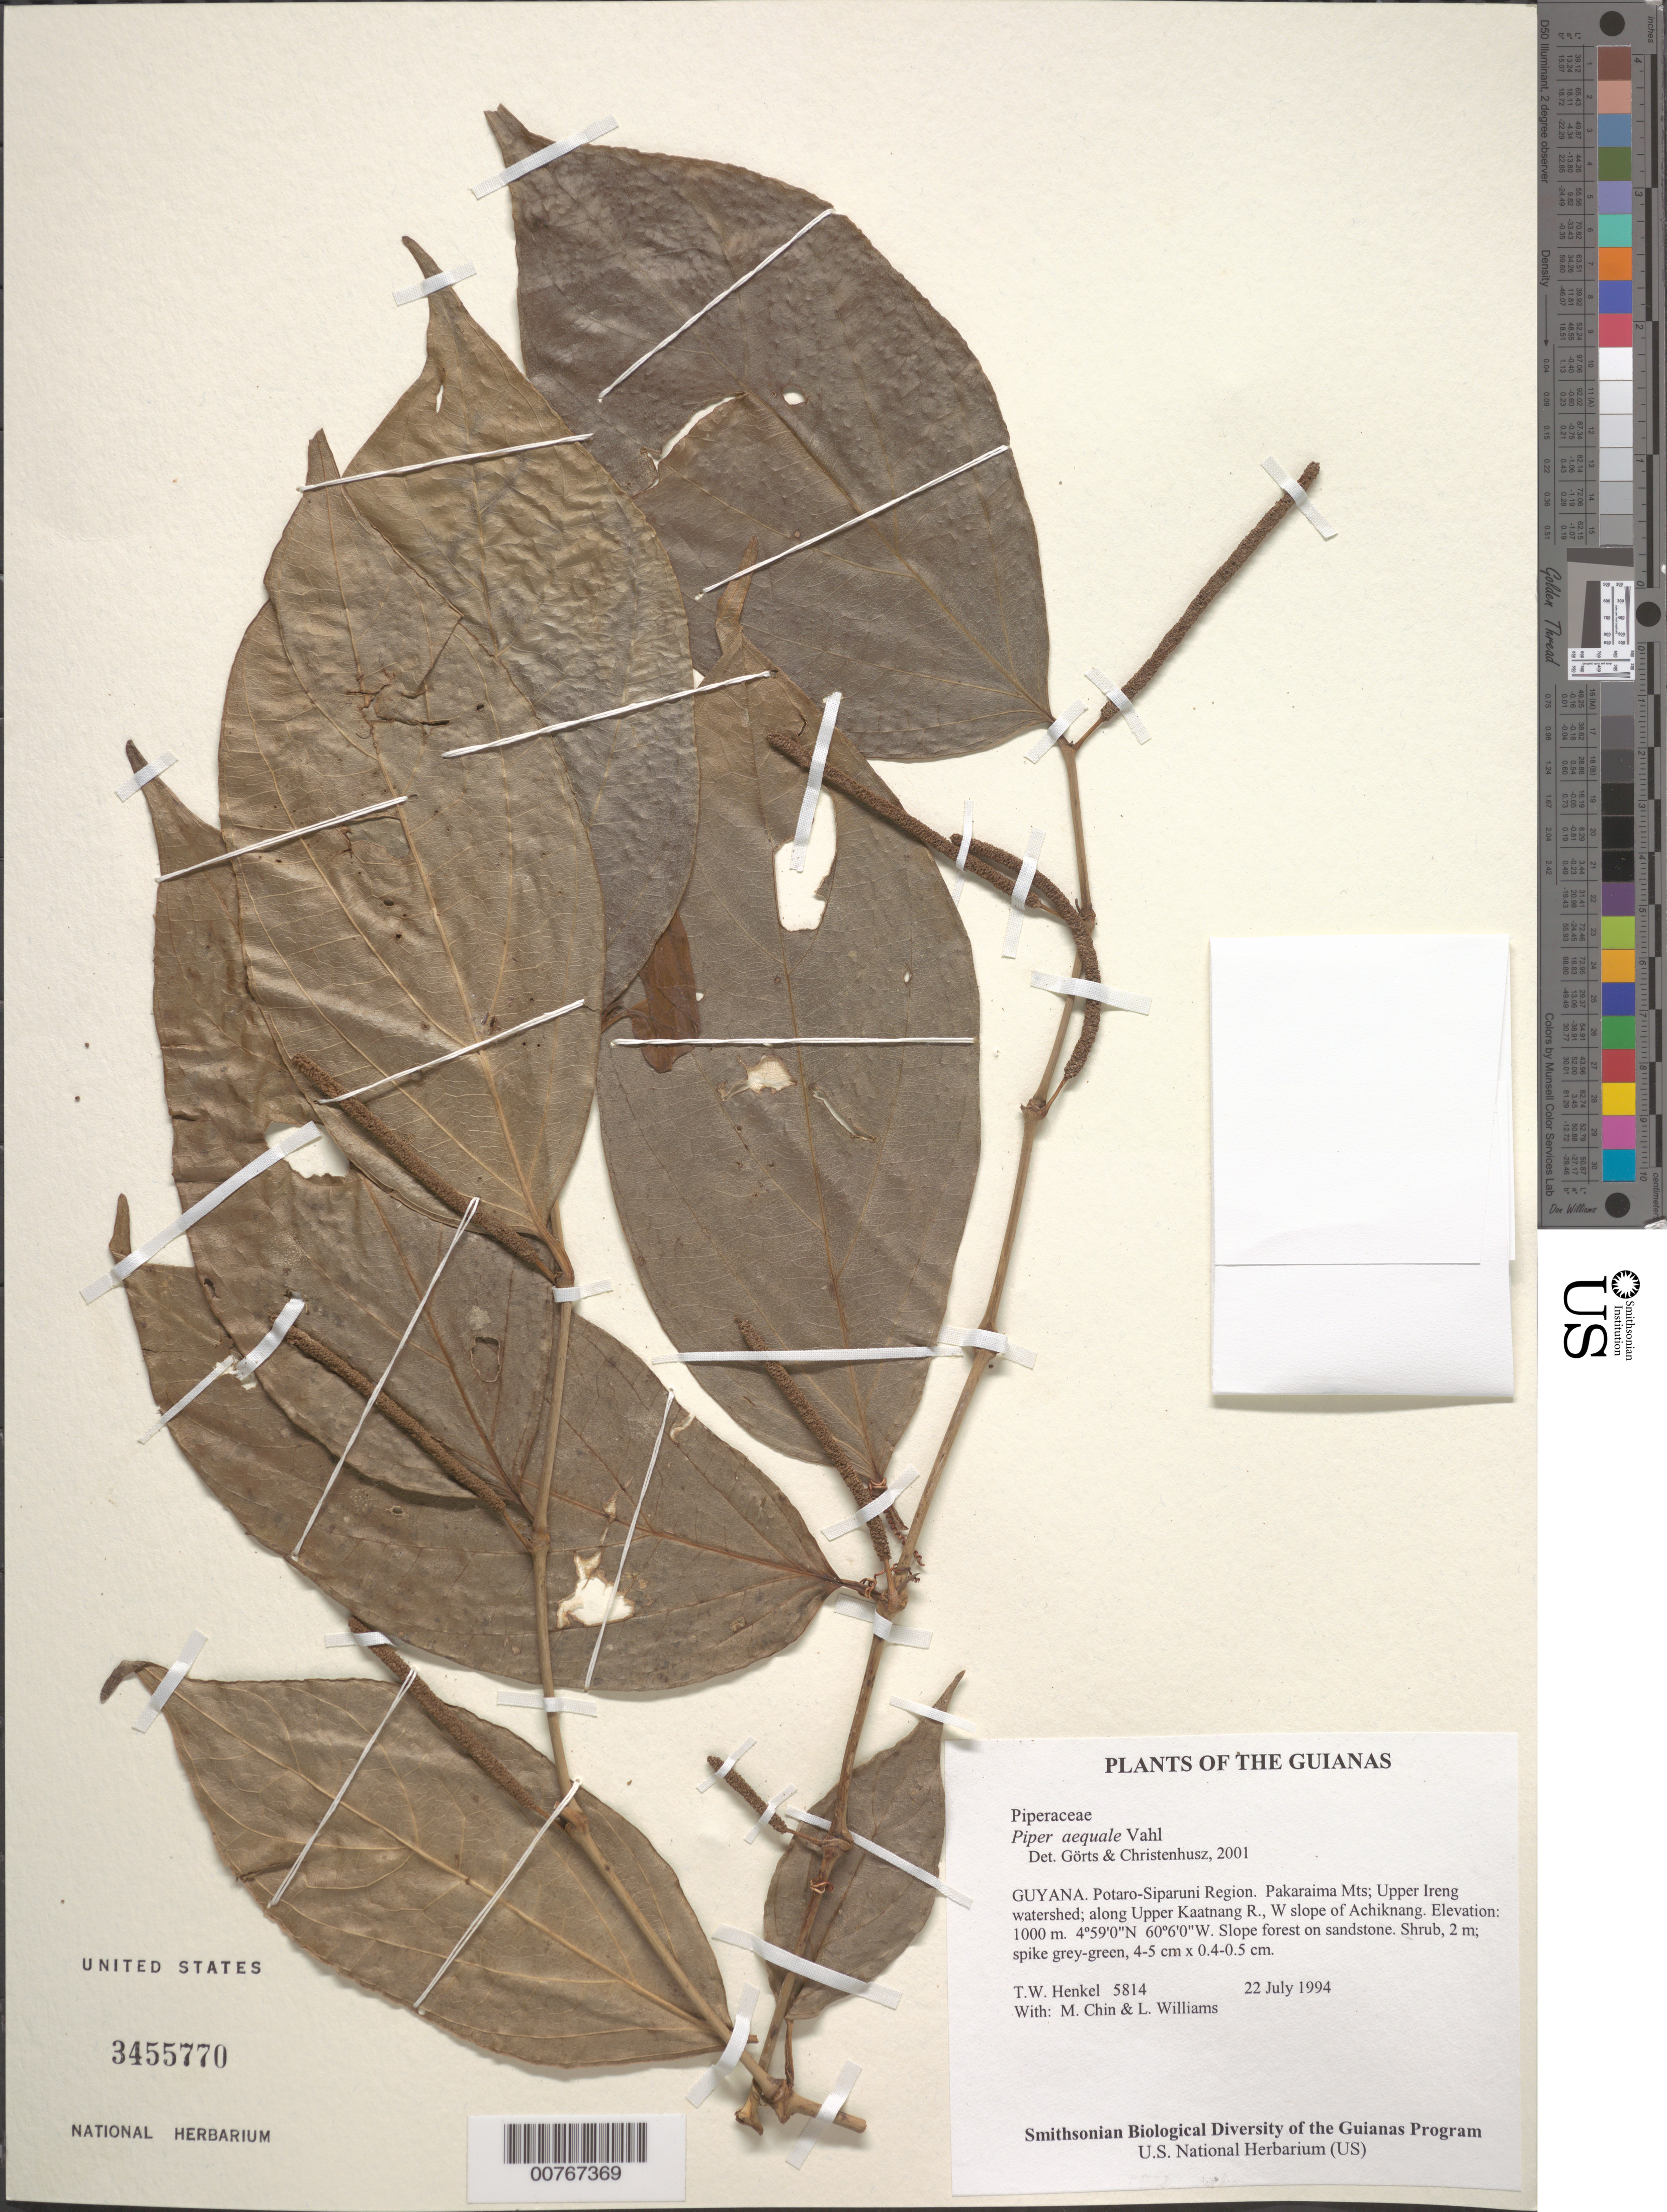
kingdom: Plantae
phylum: Tracheophyta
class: Magnoliopsida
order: Piperales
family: Piperaceae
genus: Piper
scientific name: Piper aequale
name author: Vahl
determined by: Görts-van Rijn, A. R.; Christenhusz, M. J.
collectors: T. Henkel, M. Chin & L. Williams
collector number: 5814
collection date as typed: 22 July 1994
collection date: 1994-07-22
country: Guyana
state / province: Potaro-Siparuni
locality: Pakaraima Mts; Upper Ireng watershed; along Upper Kaatnang R., W slope of Achiknang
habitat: Slope forest on sandstone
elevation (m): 1000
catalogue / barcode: US 3455770